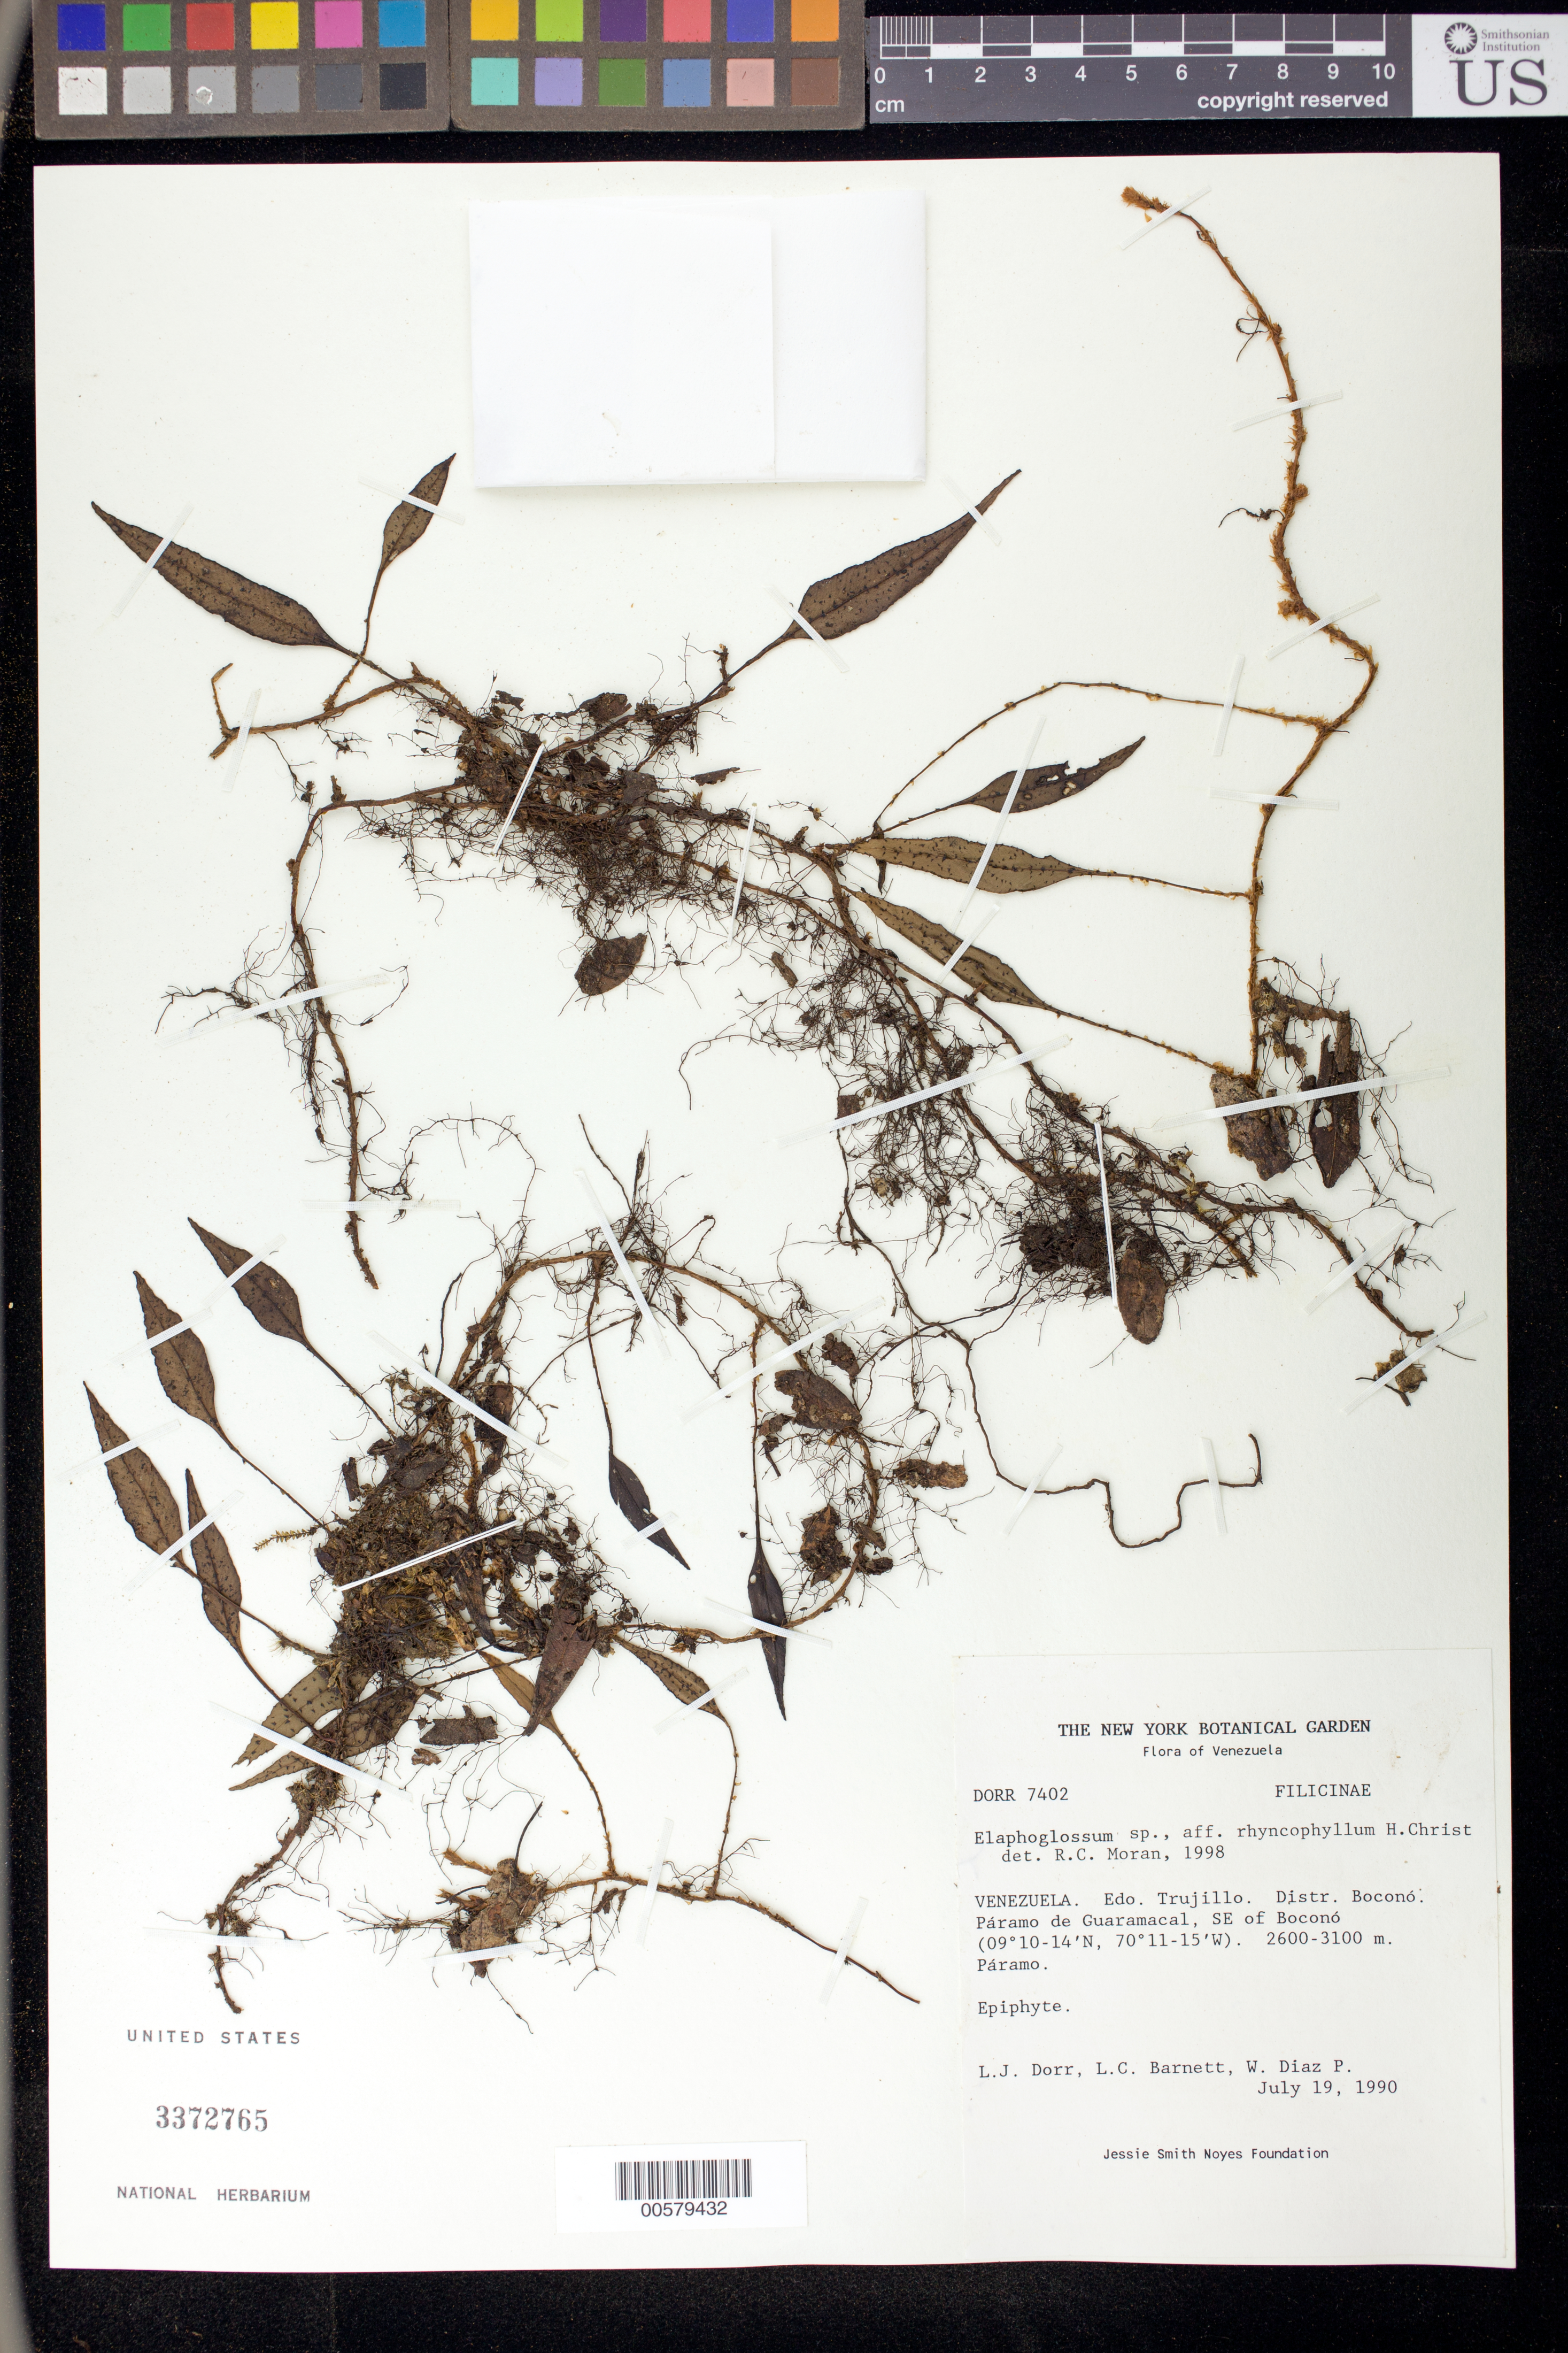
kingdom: Plantae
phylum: Tracheophyta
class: Polypodiopsida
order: Polypodiales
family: Dryopteridaceae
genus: Elaphoglossum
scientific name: Elaphoglossum iloense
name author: (Hook.) T. Moore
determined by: Vasco, A.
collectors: L. J. Dorr, L. C. Barnett & W. Díaz P.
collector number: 7402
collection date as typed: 19 Jul 1990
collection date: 1990-07-19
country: Venezuela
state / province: Trujillo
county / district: Boconó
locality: Páramo de Guaramacal, SE of Boconó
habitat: Páramo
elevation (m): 2600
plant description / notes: NY, PORT, US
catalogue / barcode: US 3372765